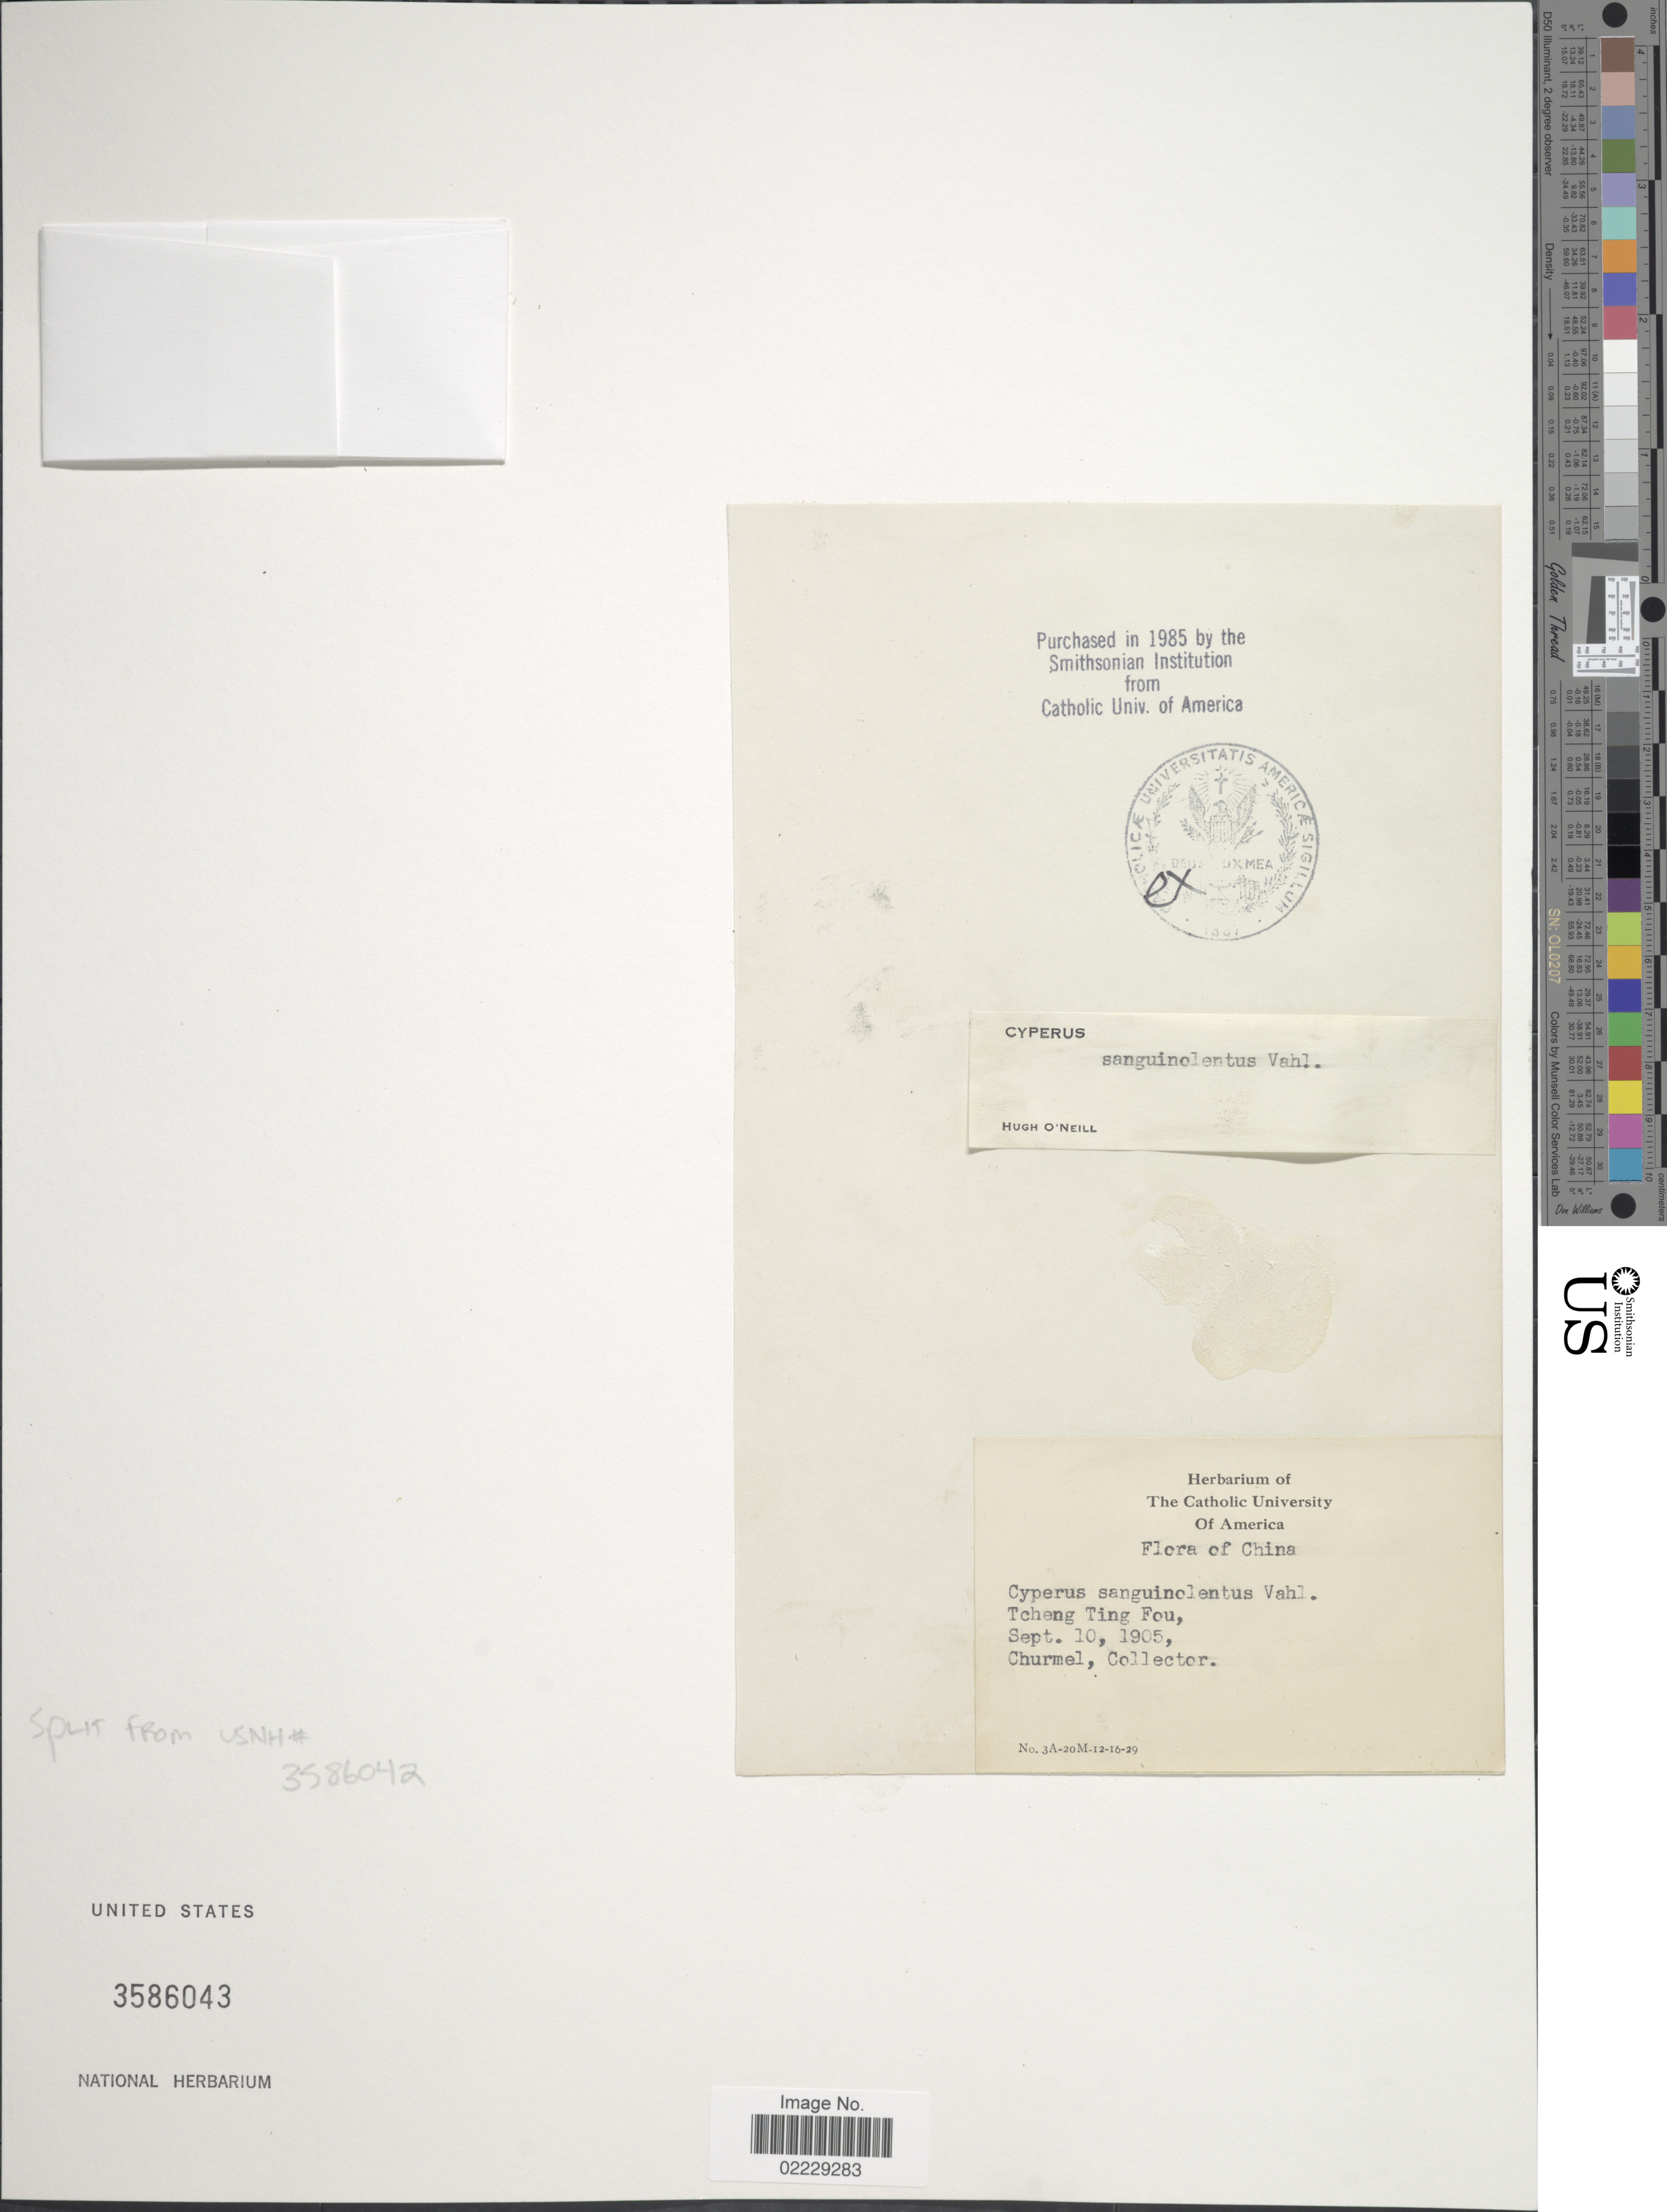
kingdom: Plantae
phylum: Tracheophyta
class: Liliopsida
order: Poales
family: Cyperaceae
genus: Cyperus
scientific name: Cyperus sanguinolentus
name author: Vahl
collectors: Churmel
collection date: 1905-09-10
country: China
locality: Tcheng Ting Fou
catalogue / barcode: US 3586043